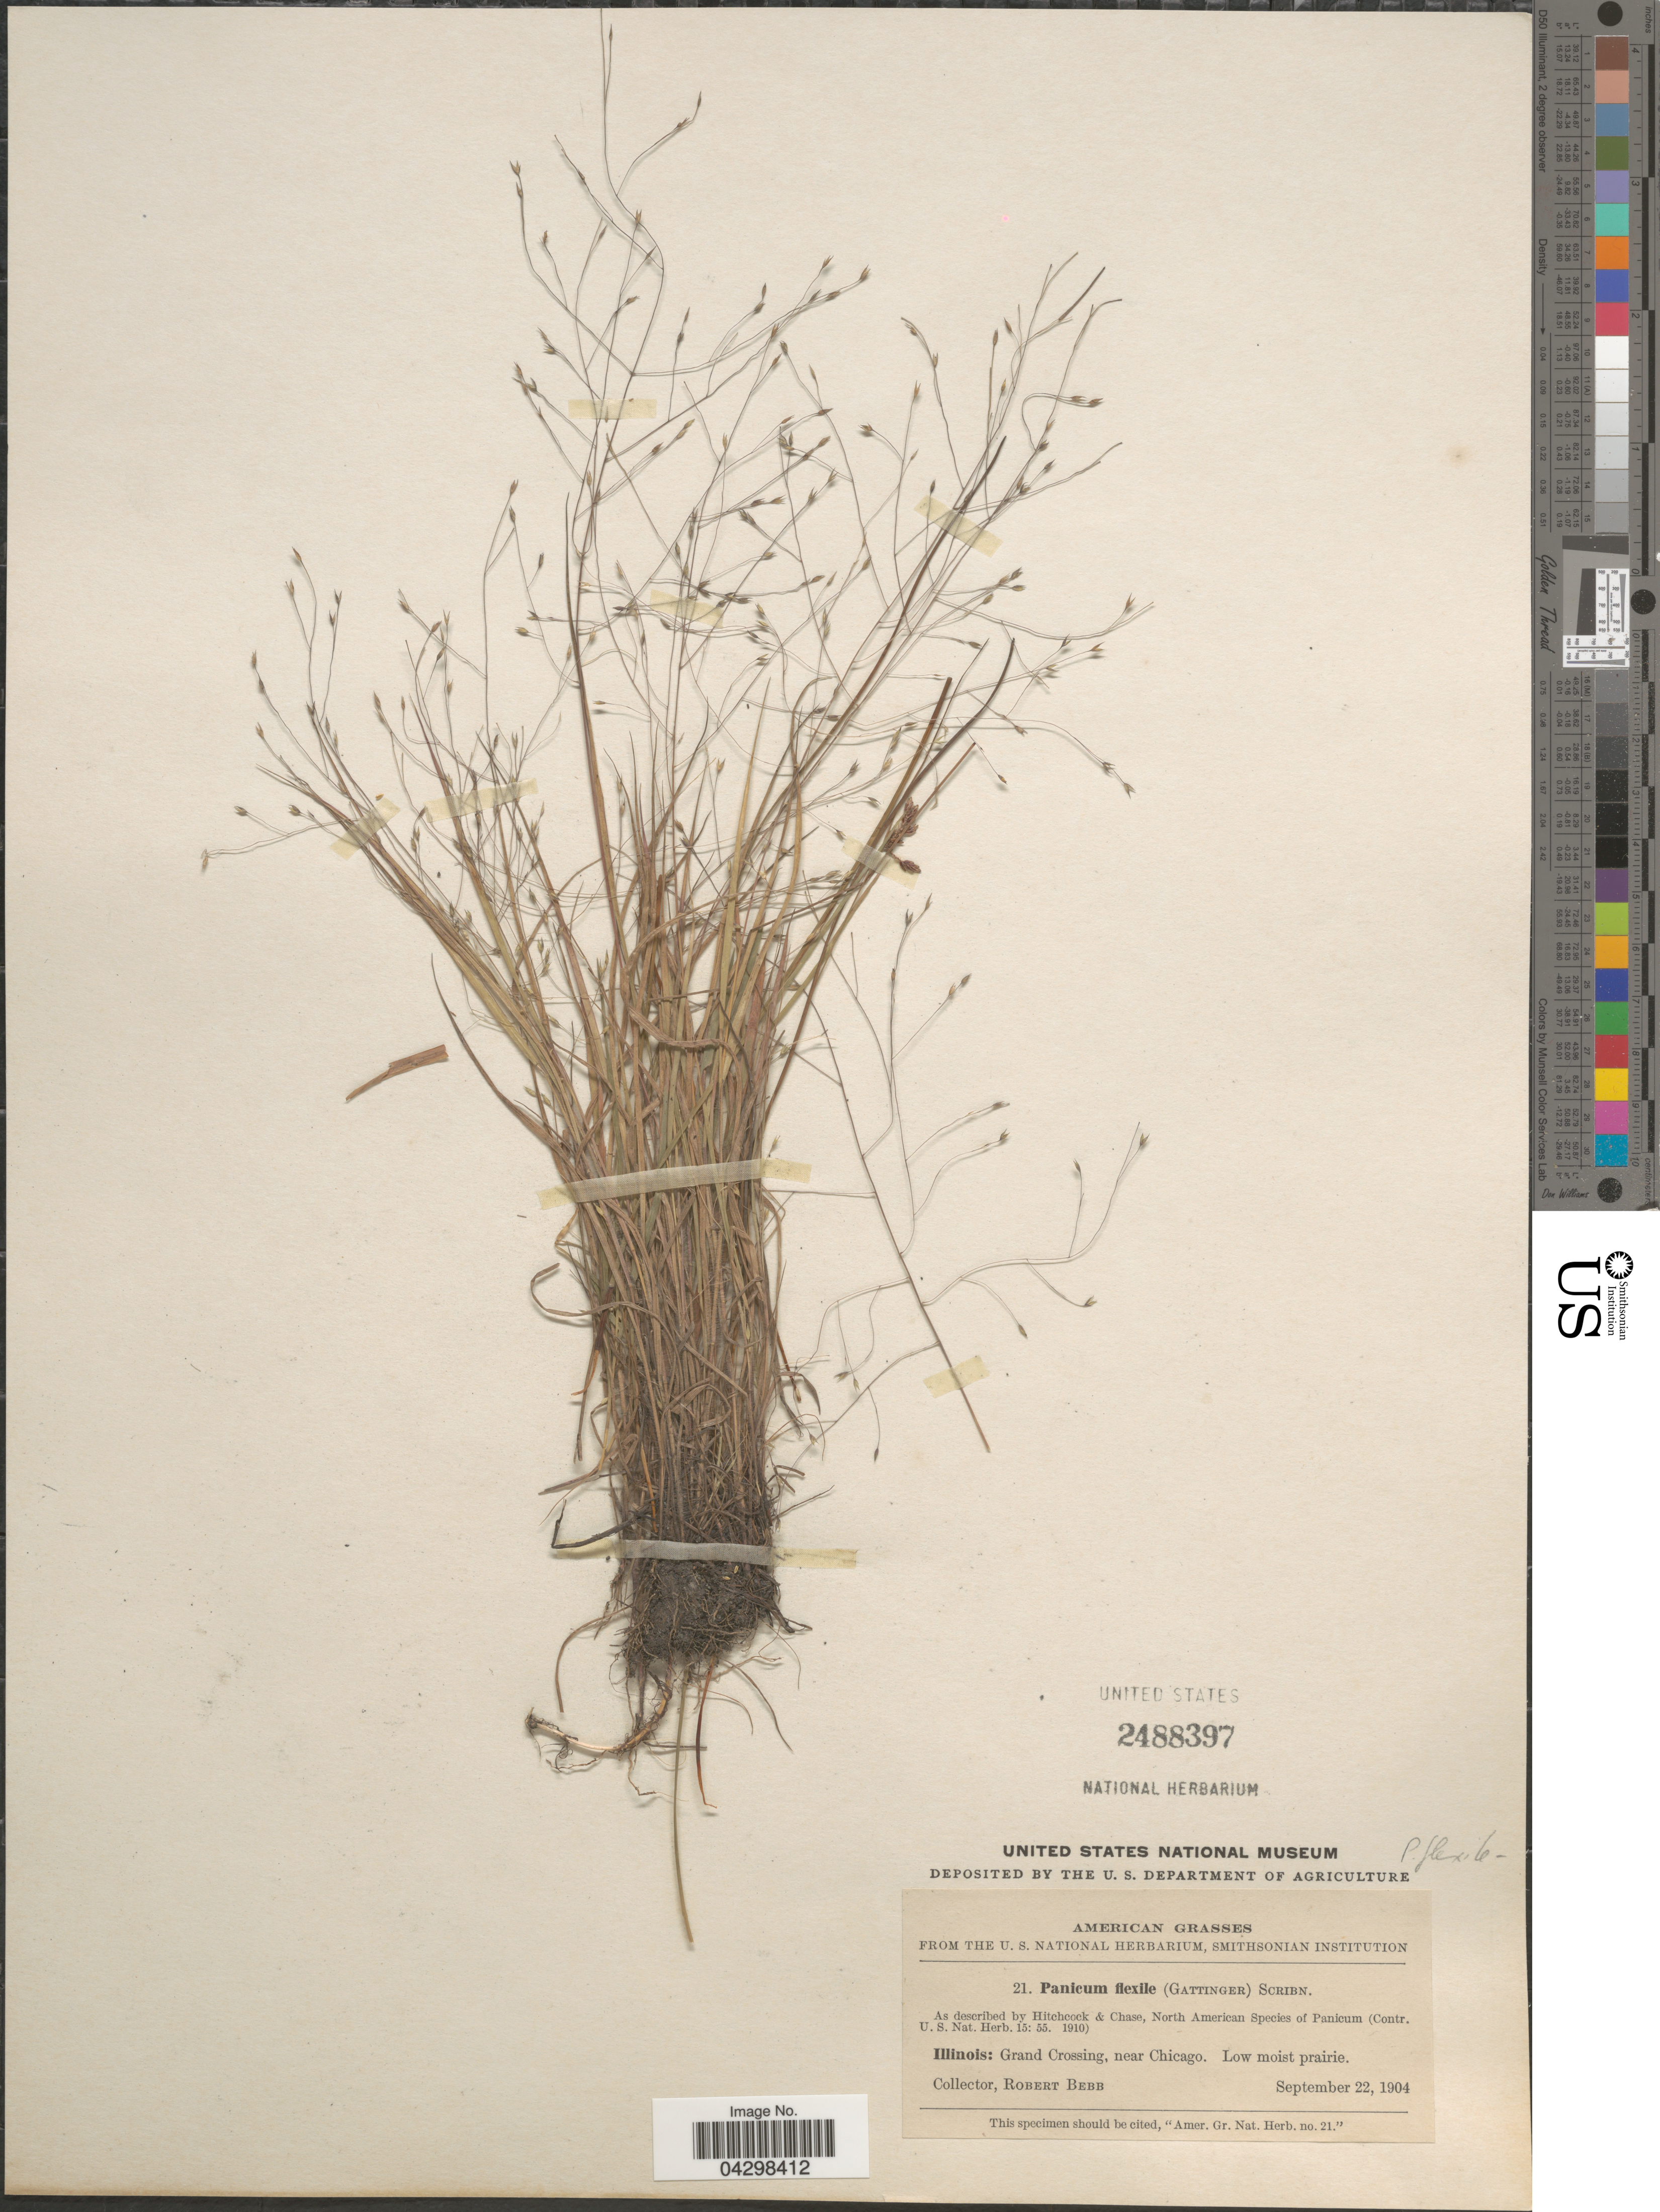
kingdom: Plantae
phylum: Tracheophyta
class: Liliopsida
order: Poales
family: Poaceae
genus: Panicum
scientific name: Panicum flexile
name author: (Gatt.) Scribn.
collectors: R. Bebb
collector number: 21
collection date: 1904-09-22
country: United States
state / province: Illinois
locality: Grand Crossing, near Chicago.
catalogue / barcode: US 2488397